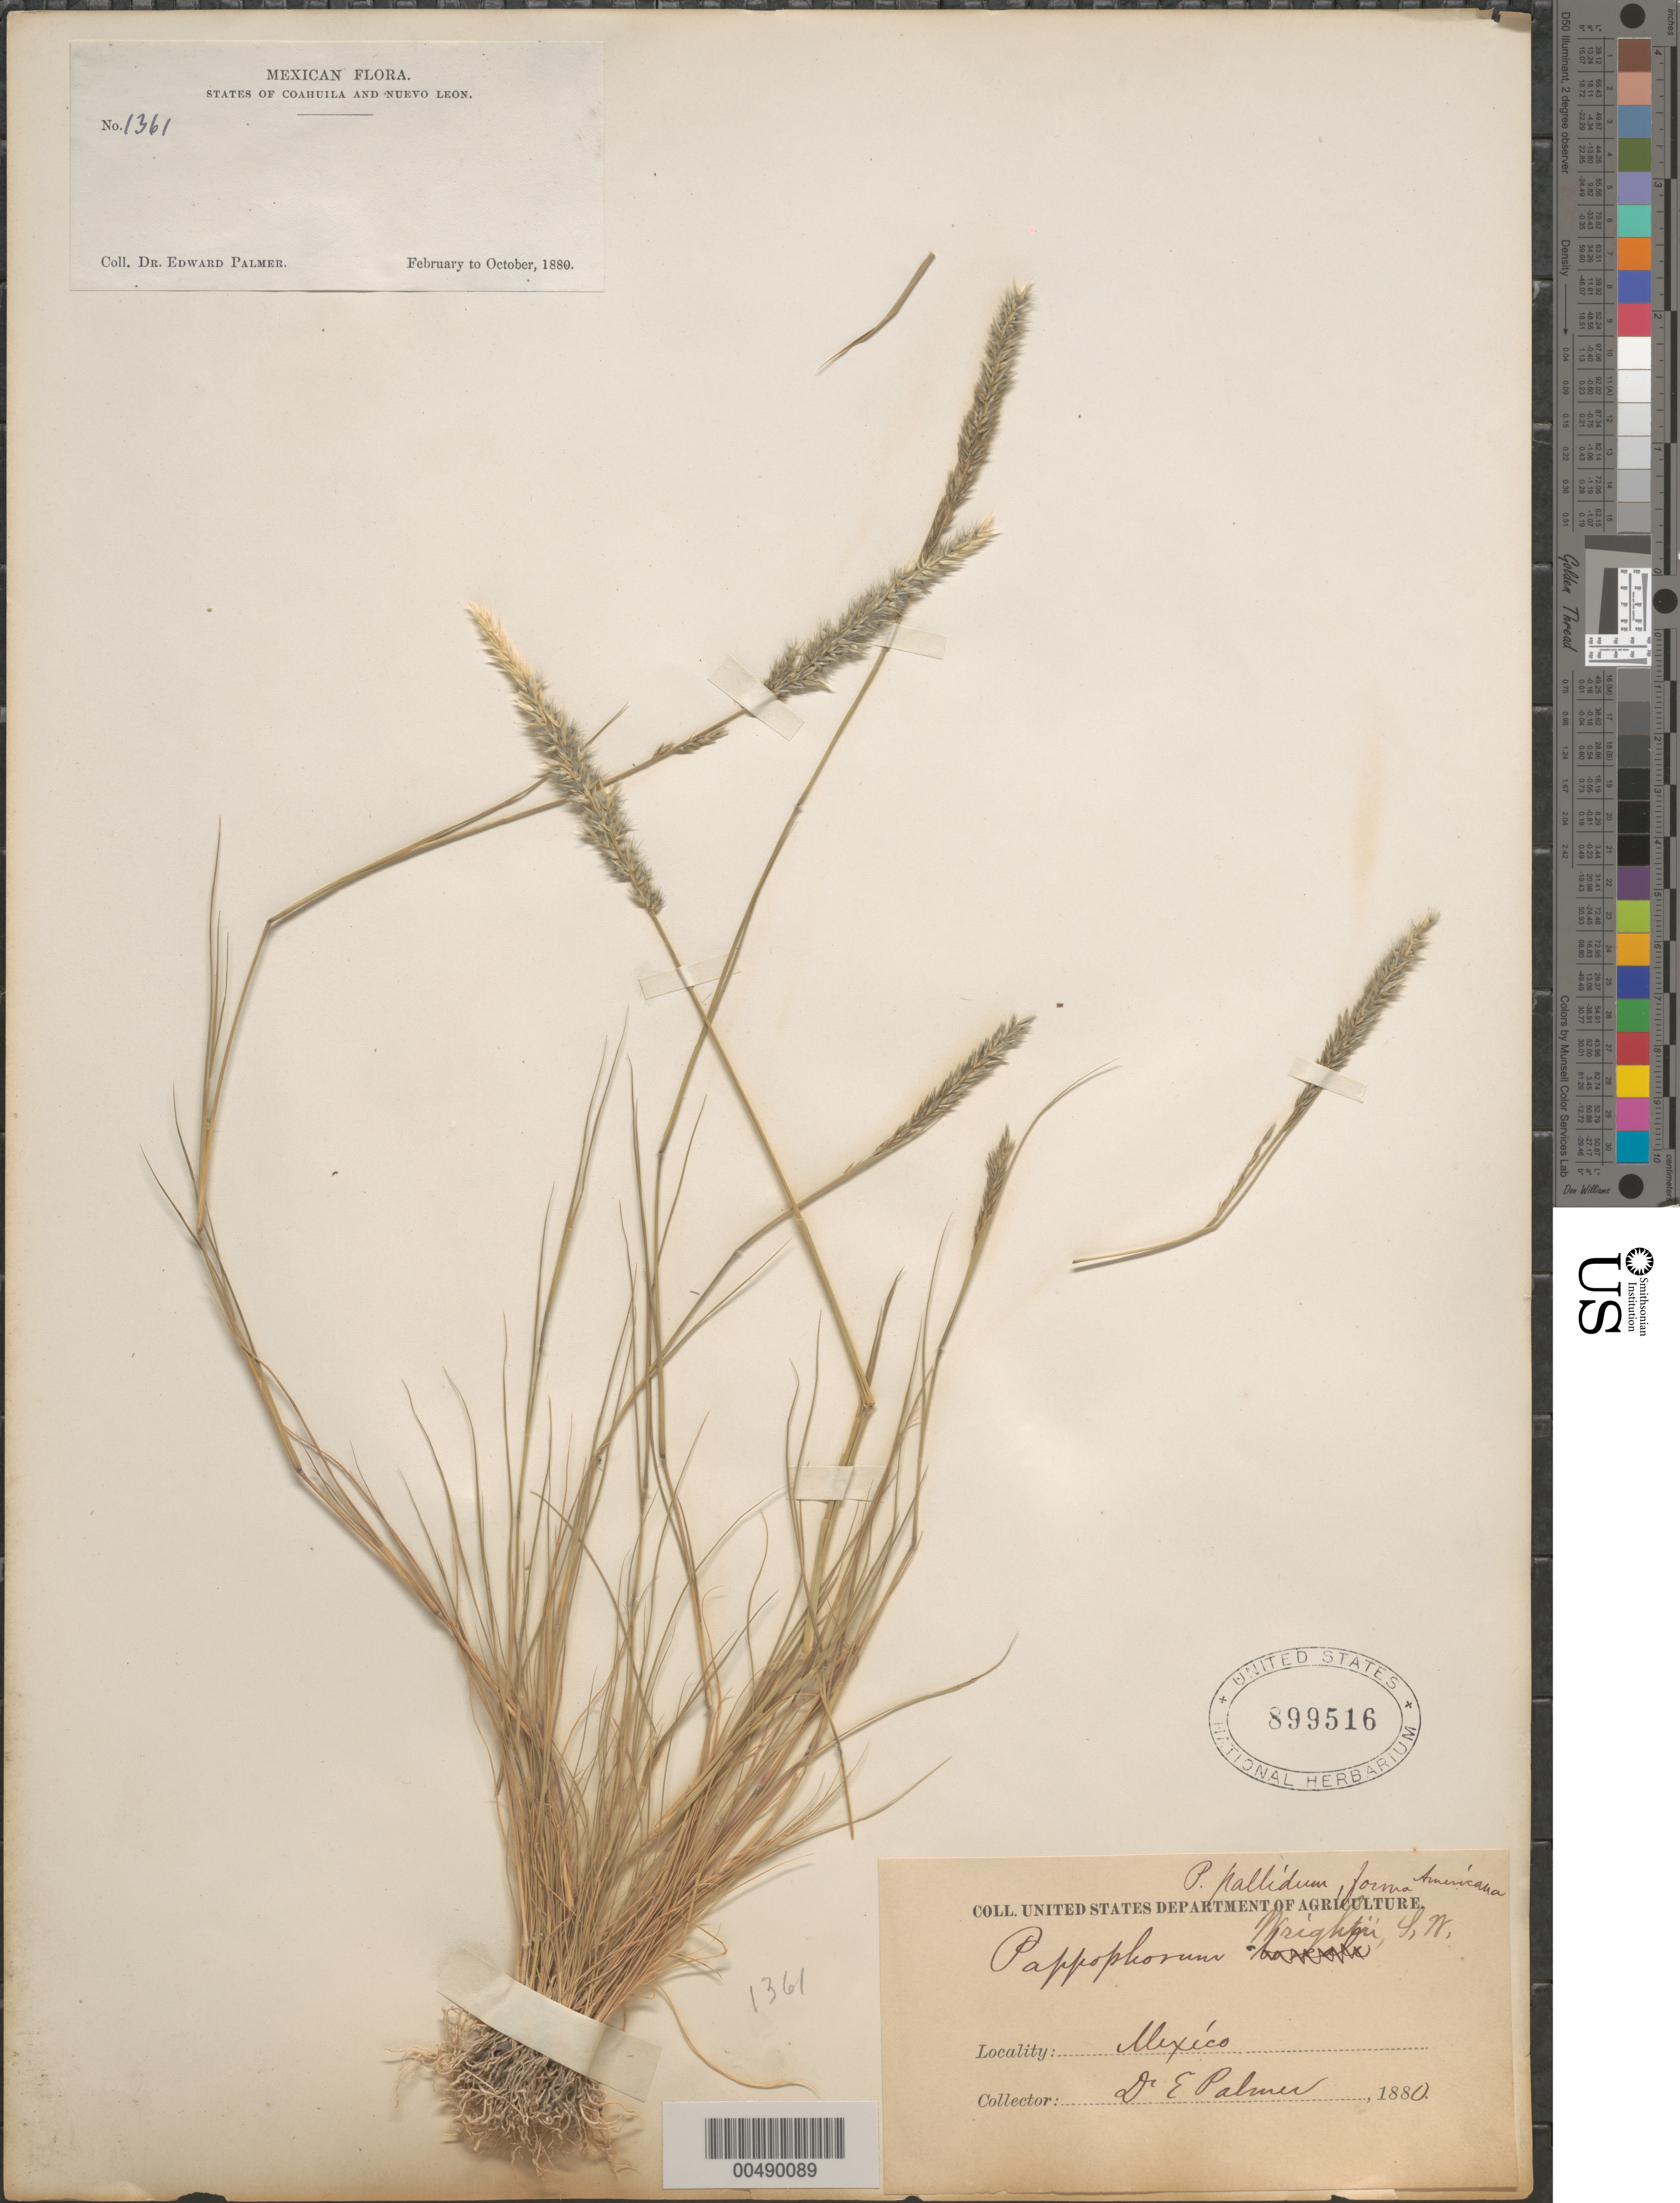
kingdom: Plantae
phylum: Tracheophyta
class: Liliopsida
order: Poales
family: Poaceae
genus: Enneapogon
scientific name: Enneapogon desvauxii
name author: P. Beauv.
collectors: E. Palmer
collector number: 1361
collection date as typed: Feb 1880 to Oct 1880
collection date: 1880-02/1880-10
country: Mexico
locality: Coahuila and Nuevo Leo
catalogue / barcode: US 899516